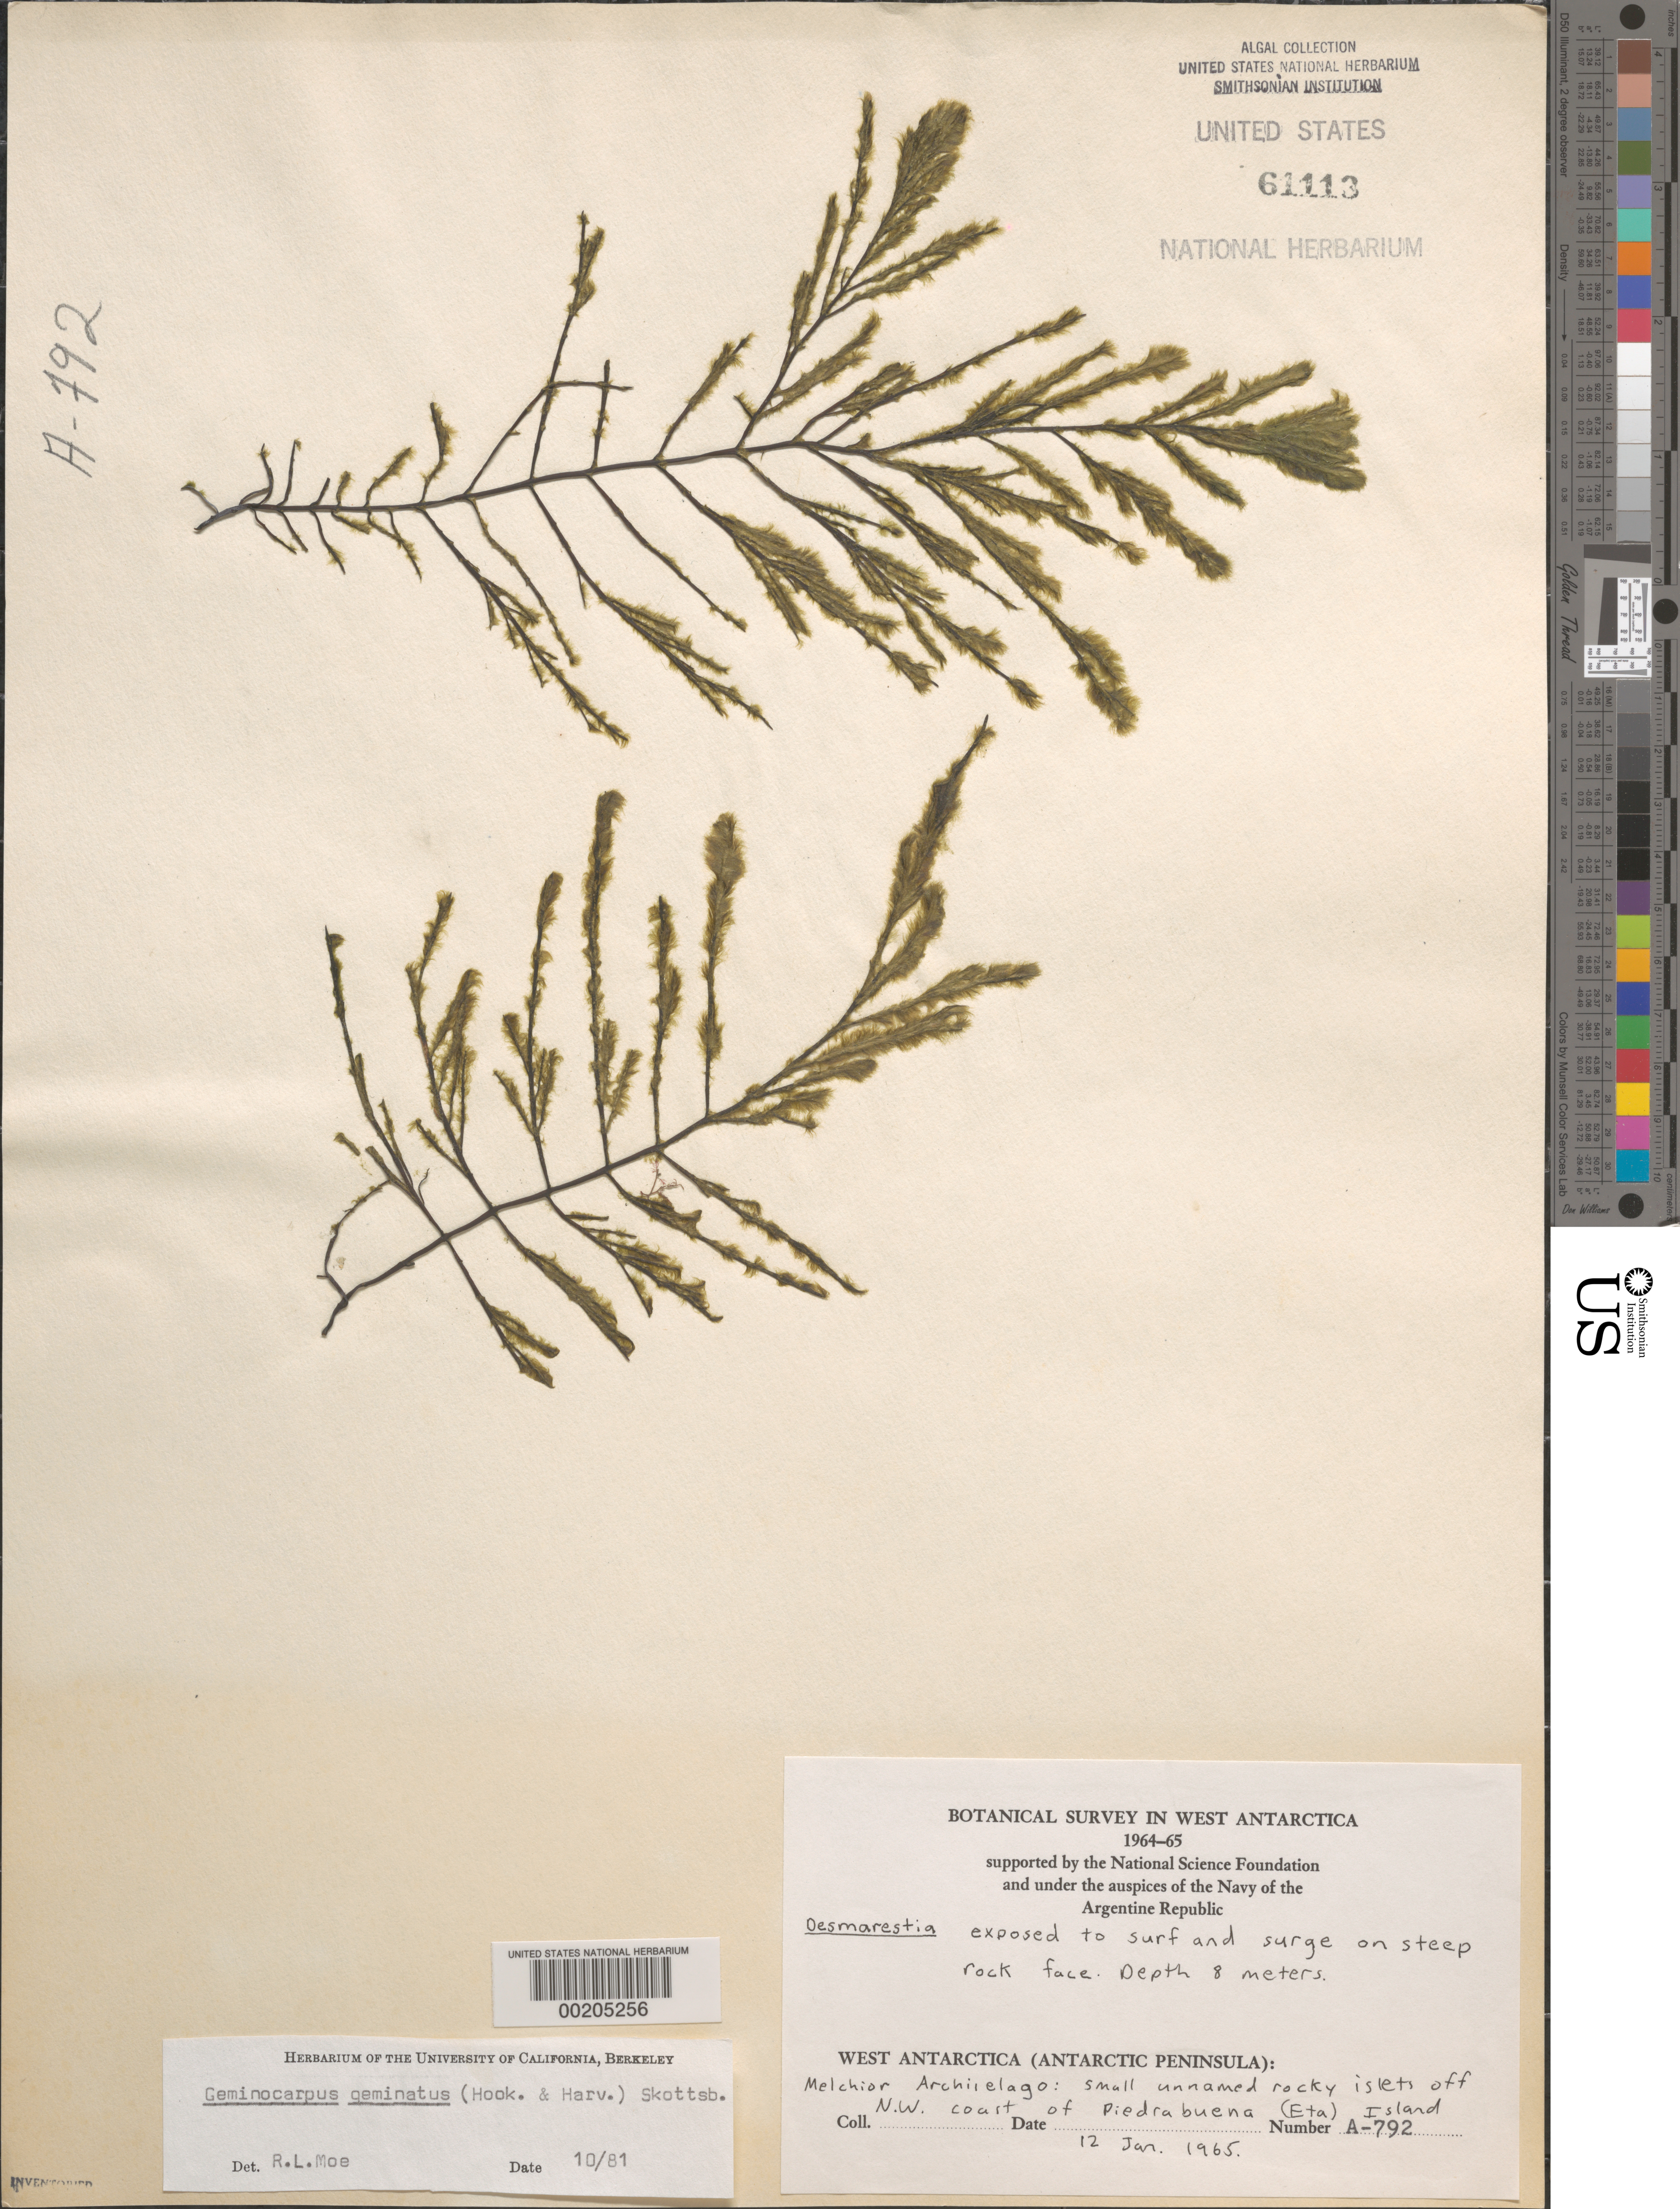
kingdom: Chromista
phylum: Ochrophyta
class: Phaeophyceae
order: Ectocarpales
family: Acinetosporaceae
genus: Geminocarpus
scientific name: Geminocarpus geminatus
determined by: Moe, R. L.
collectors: I. M. Lamb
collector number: A-792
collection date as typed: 12 Jan 1965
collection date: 1965-01-12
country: Antarctica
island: Melchior Islands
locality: Rocky Islets off Eta Island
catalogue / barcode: US 61113